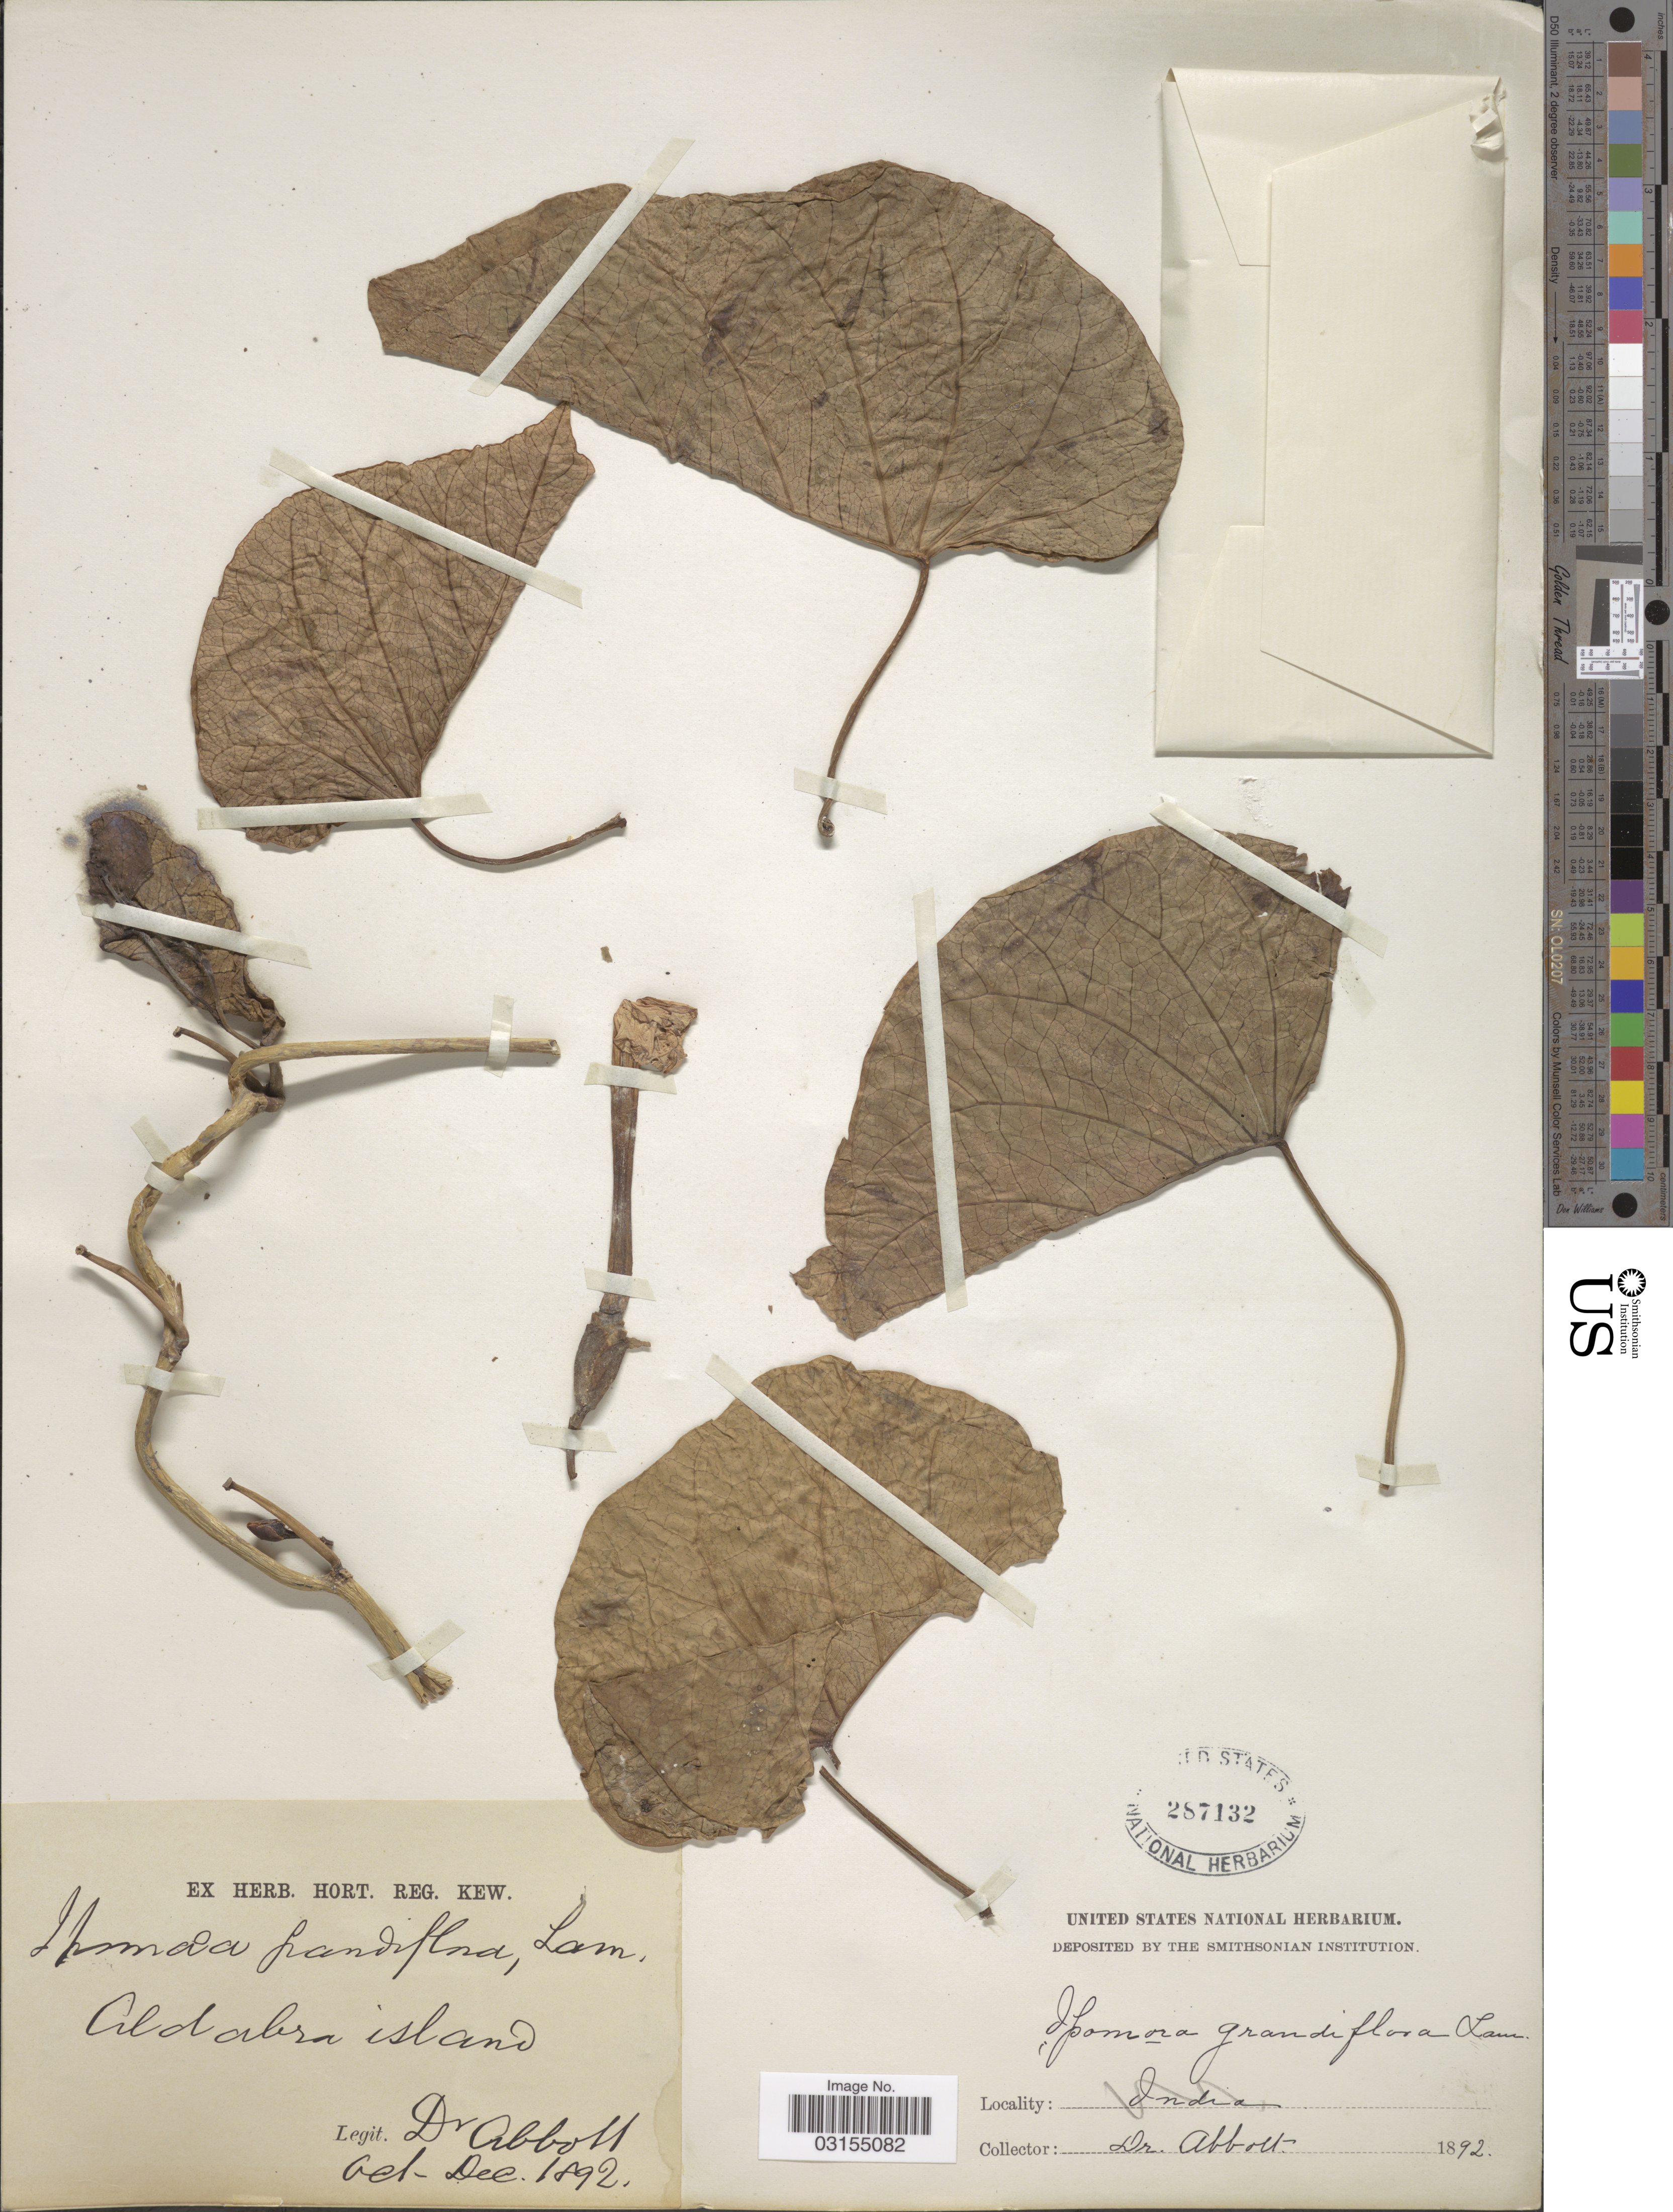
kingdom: Plantae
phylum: Tracheophyta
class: Magnoliopsida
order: Solanales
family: Convolvulaceae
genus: Ipomoea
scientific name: Ipomoea macrantha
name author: Roem. & Schult.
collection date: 1892-10/1892-12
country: Seychelles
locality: Aldabra island.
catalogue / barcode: US 287132